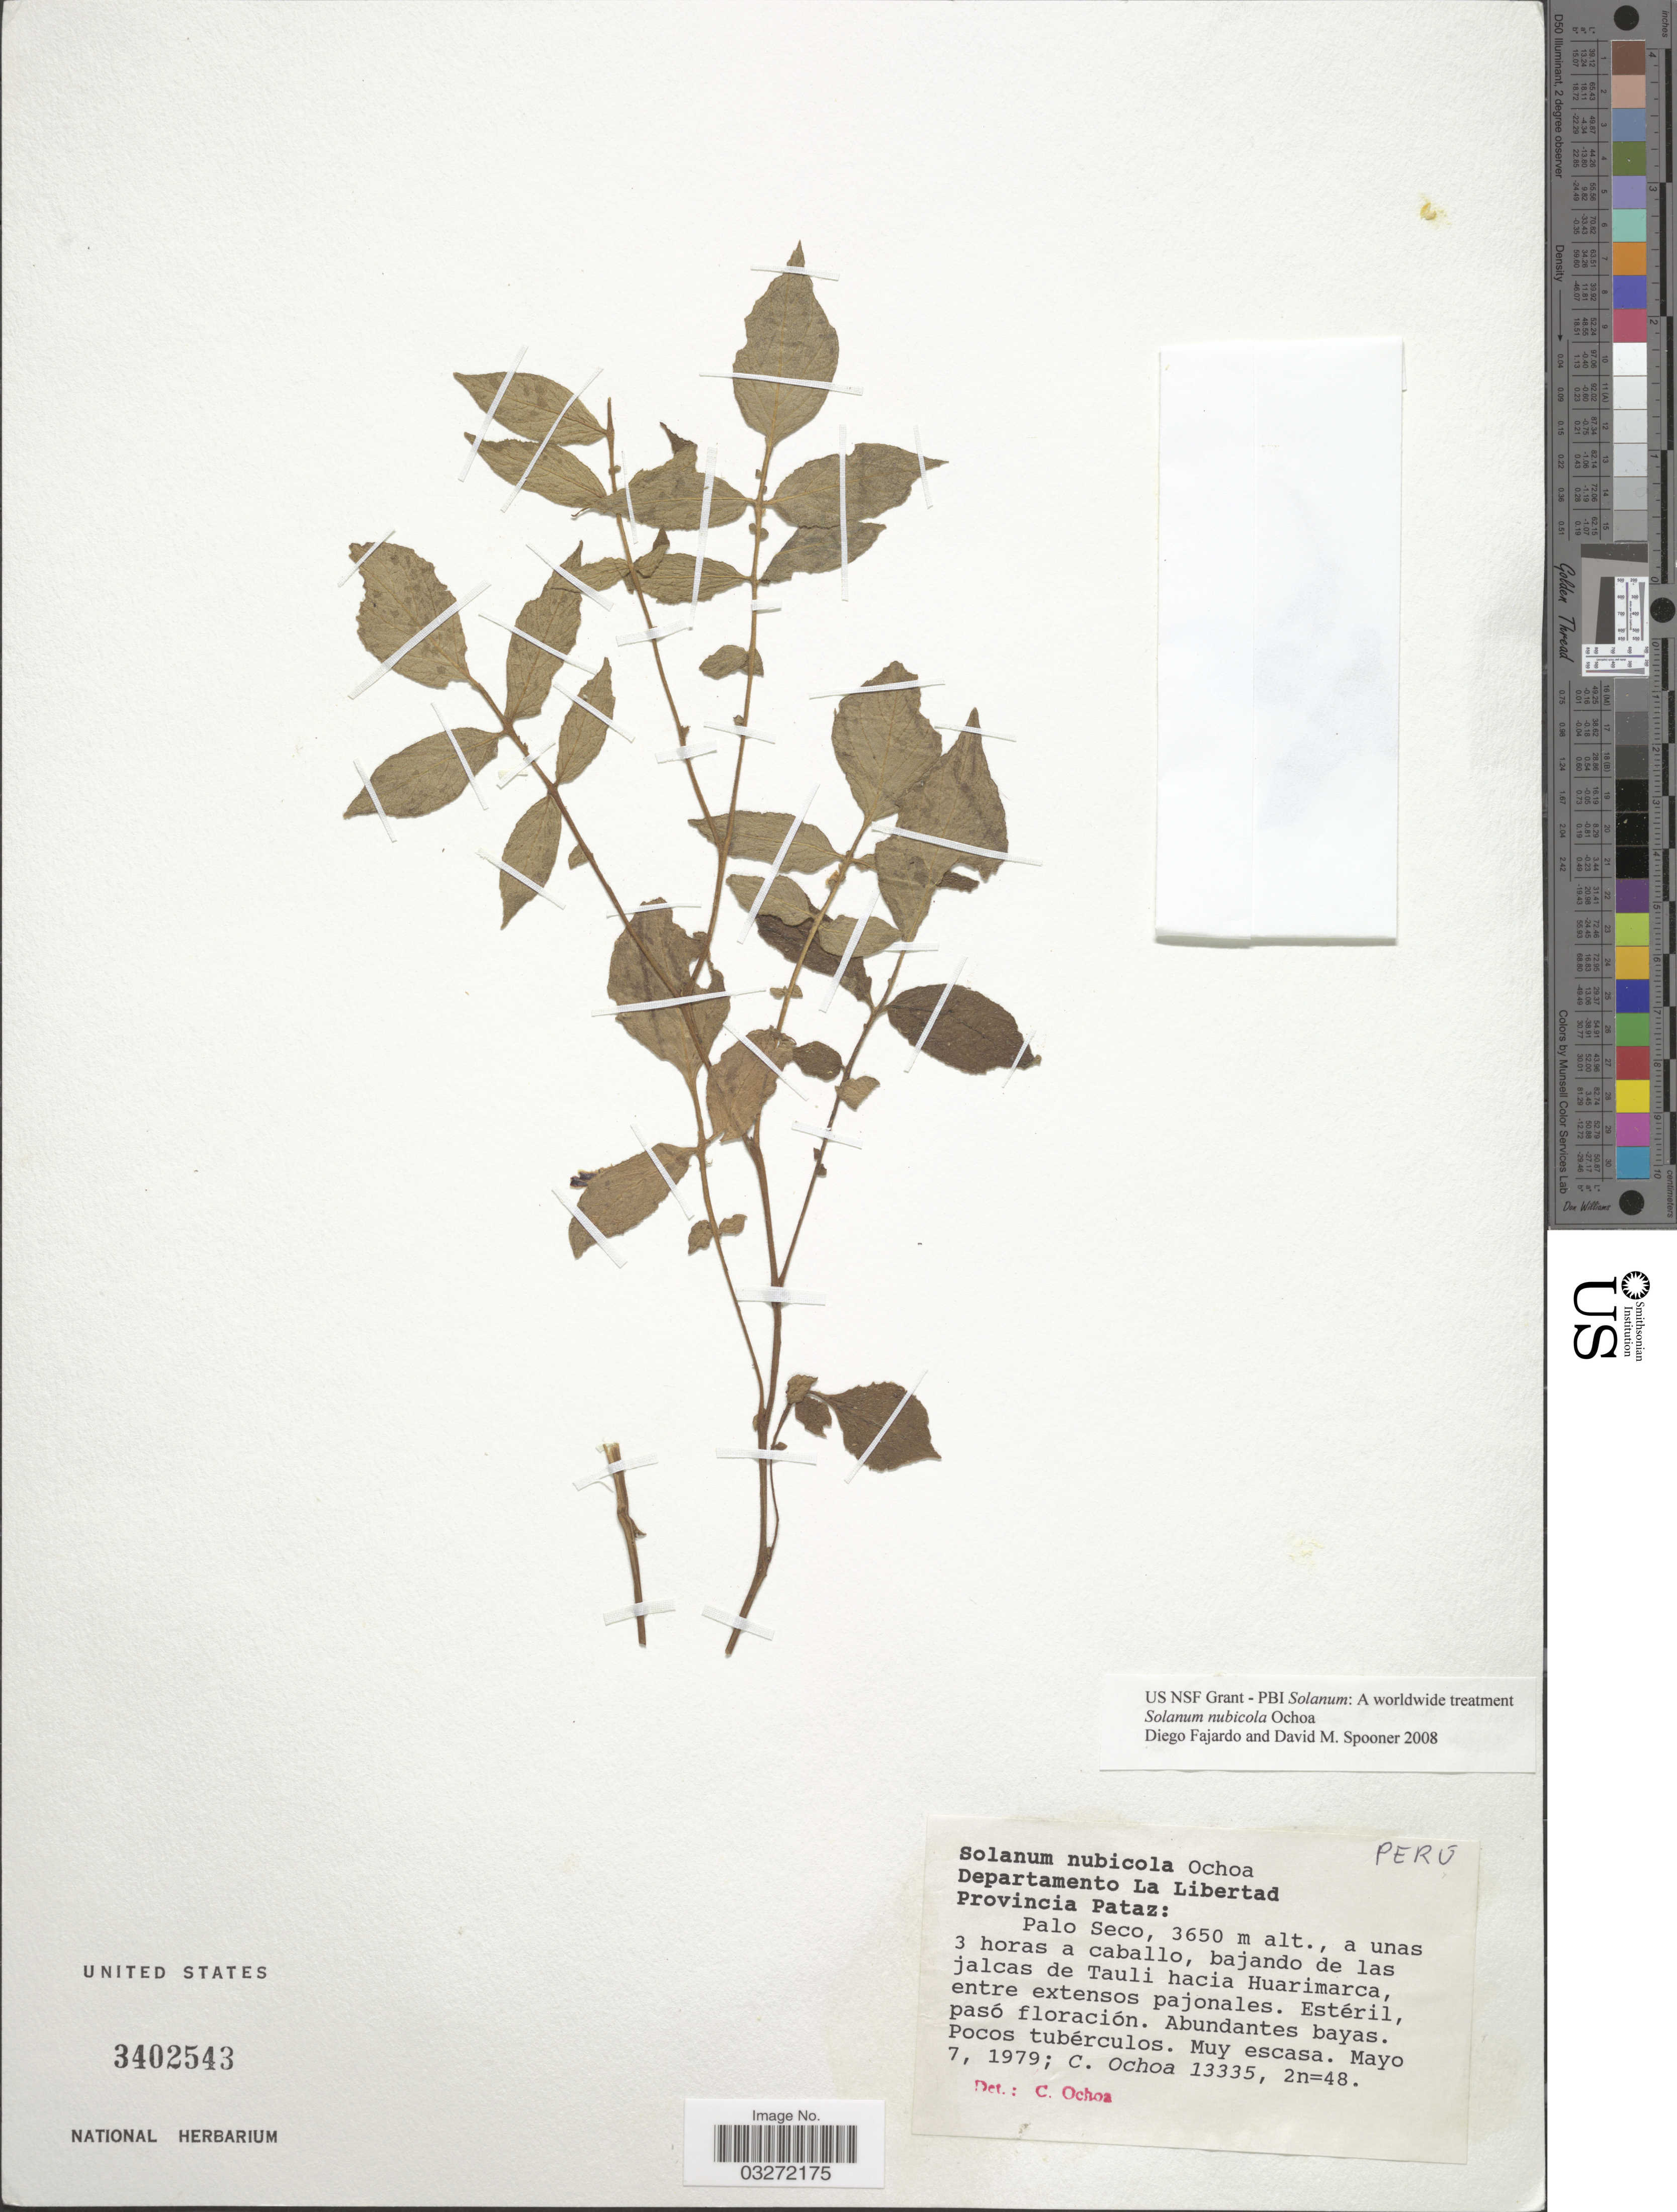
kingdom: Plantae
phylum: Tracheophyta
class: Magnoliopsida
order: Solanales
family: Solanaceae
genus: Solanum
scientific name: Solanum nubicola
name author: Ochoa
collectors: C. Ochoa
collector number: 13335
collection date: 1979-05-07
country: Peru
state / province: La Libertad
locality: Departamento La Libertad. Provincia Pataz. Palo Seco, a unas 3 horas a caballo, bajando de las jalcas de Tauli hacia Huarimarca.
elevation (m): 3650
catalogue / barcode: US 3402543